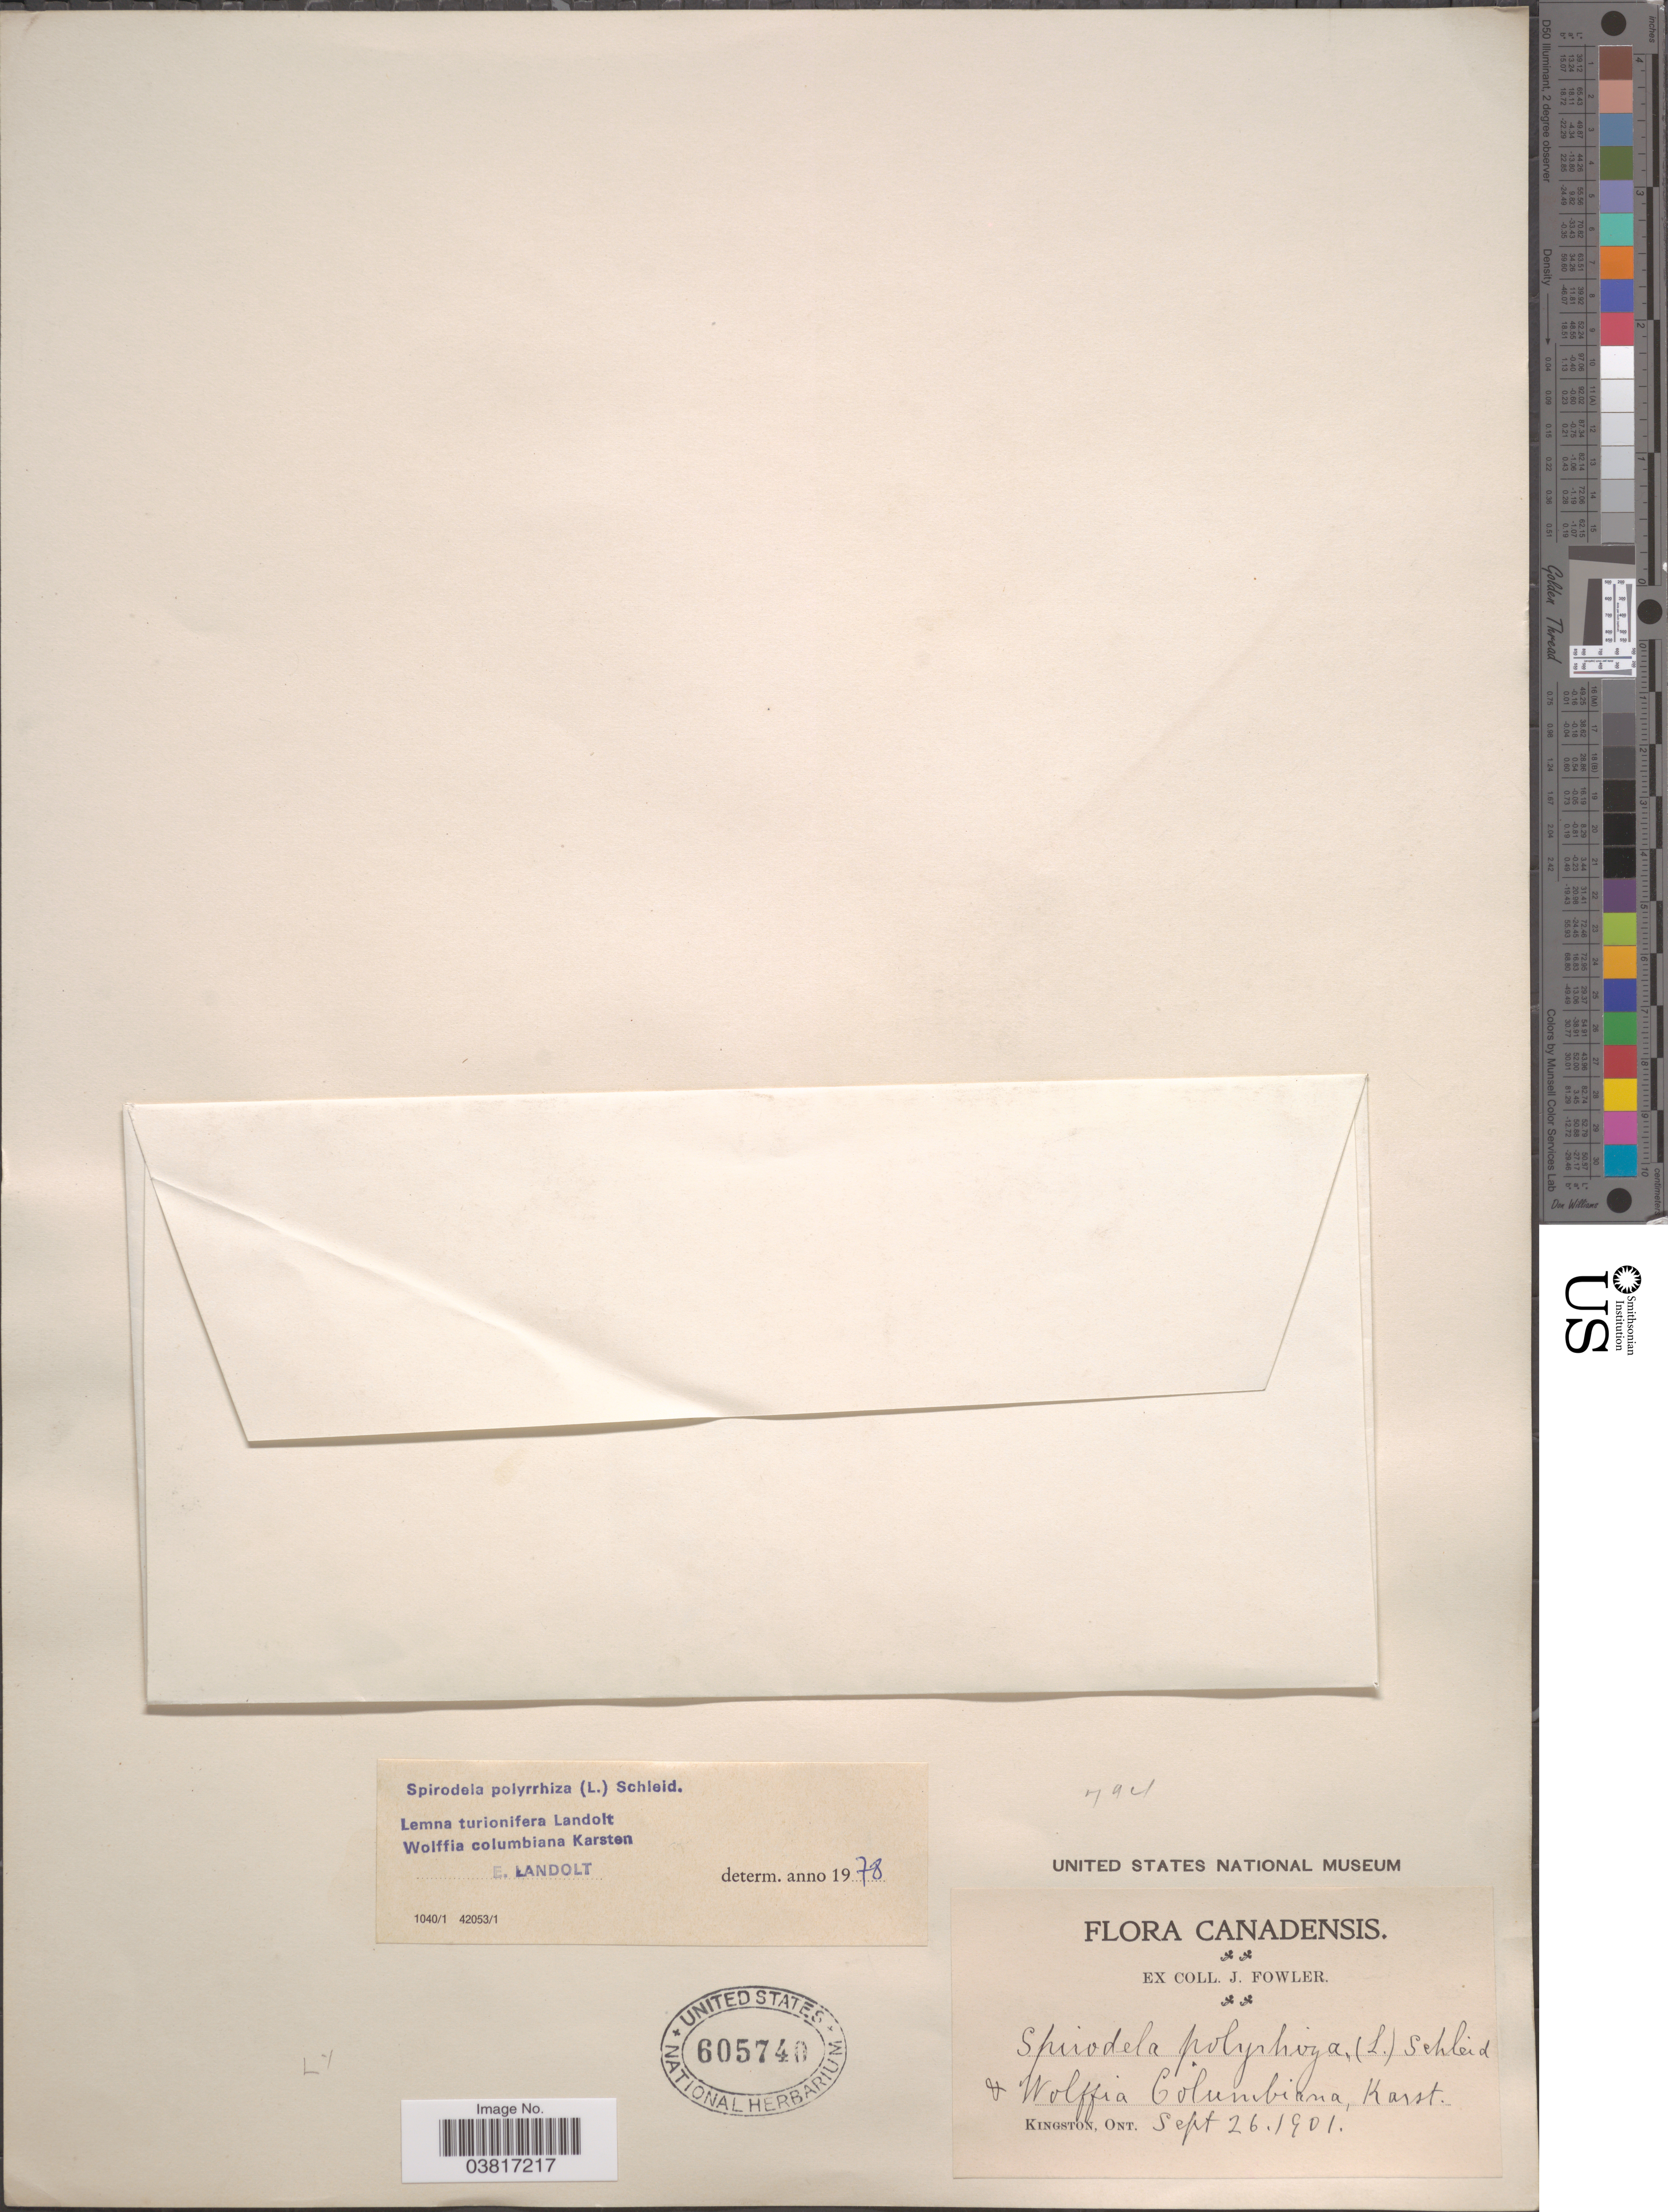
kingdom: Plantae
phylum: Tracheophyta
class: Liliopsida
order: Alismatales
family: Araceae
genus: Spirodela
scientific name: Spirodela polyrrhiza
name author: (L.) Schleid.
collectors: J. Fowler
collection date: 1901-09-26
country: Canada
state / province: Ontario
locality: Kingston.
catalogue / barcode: US 605740